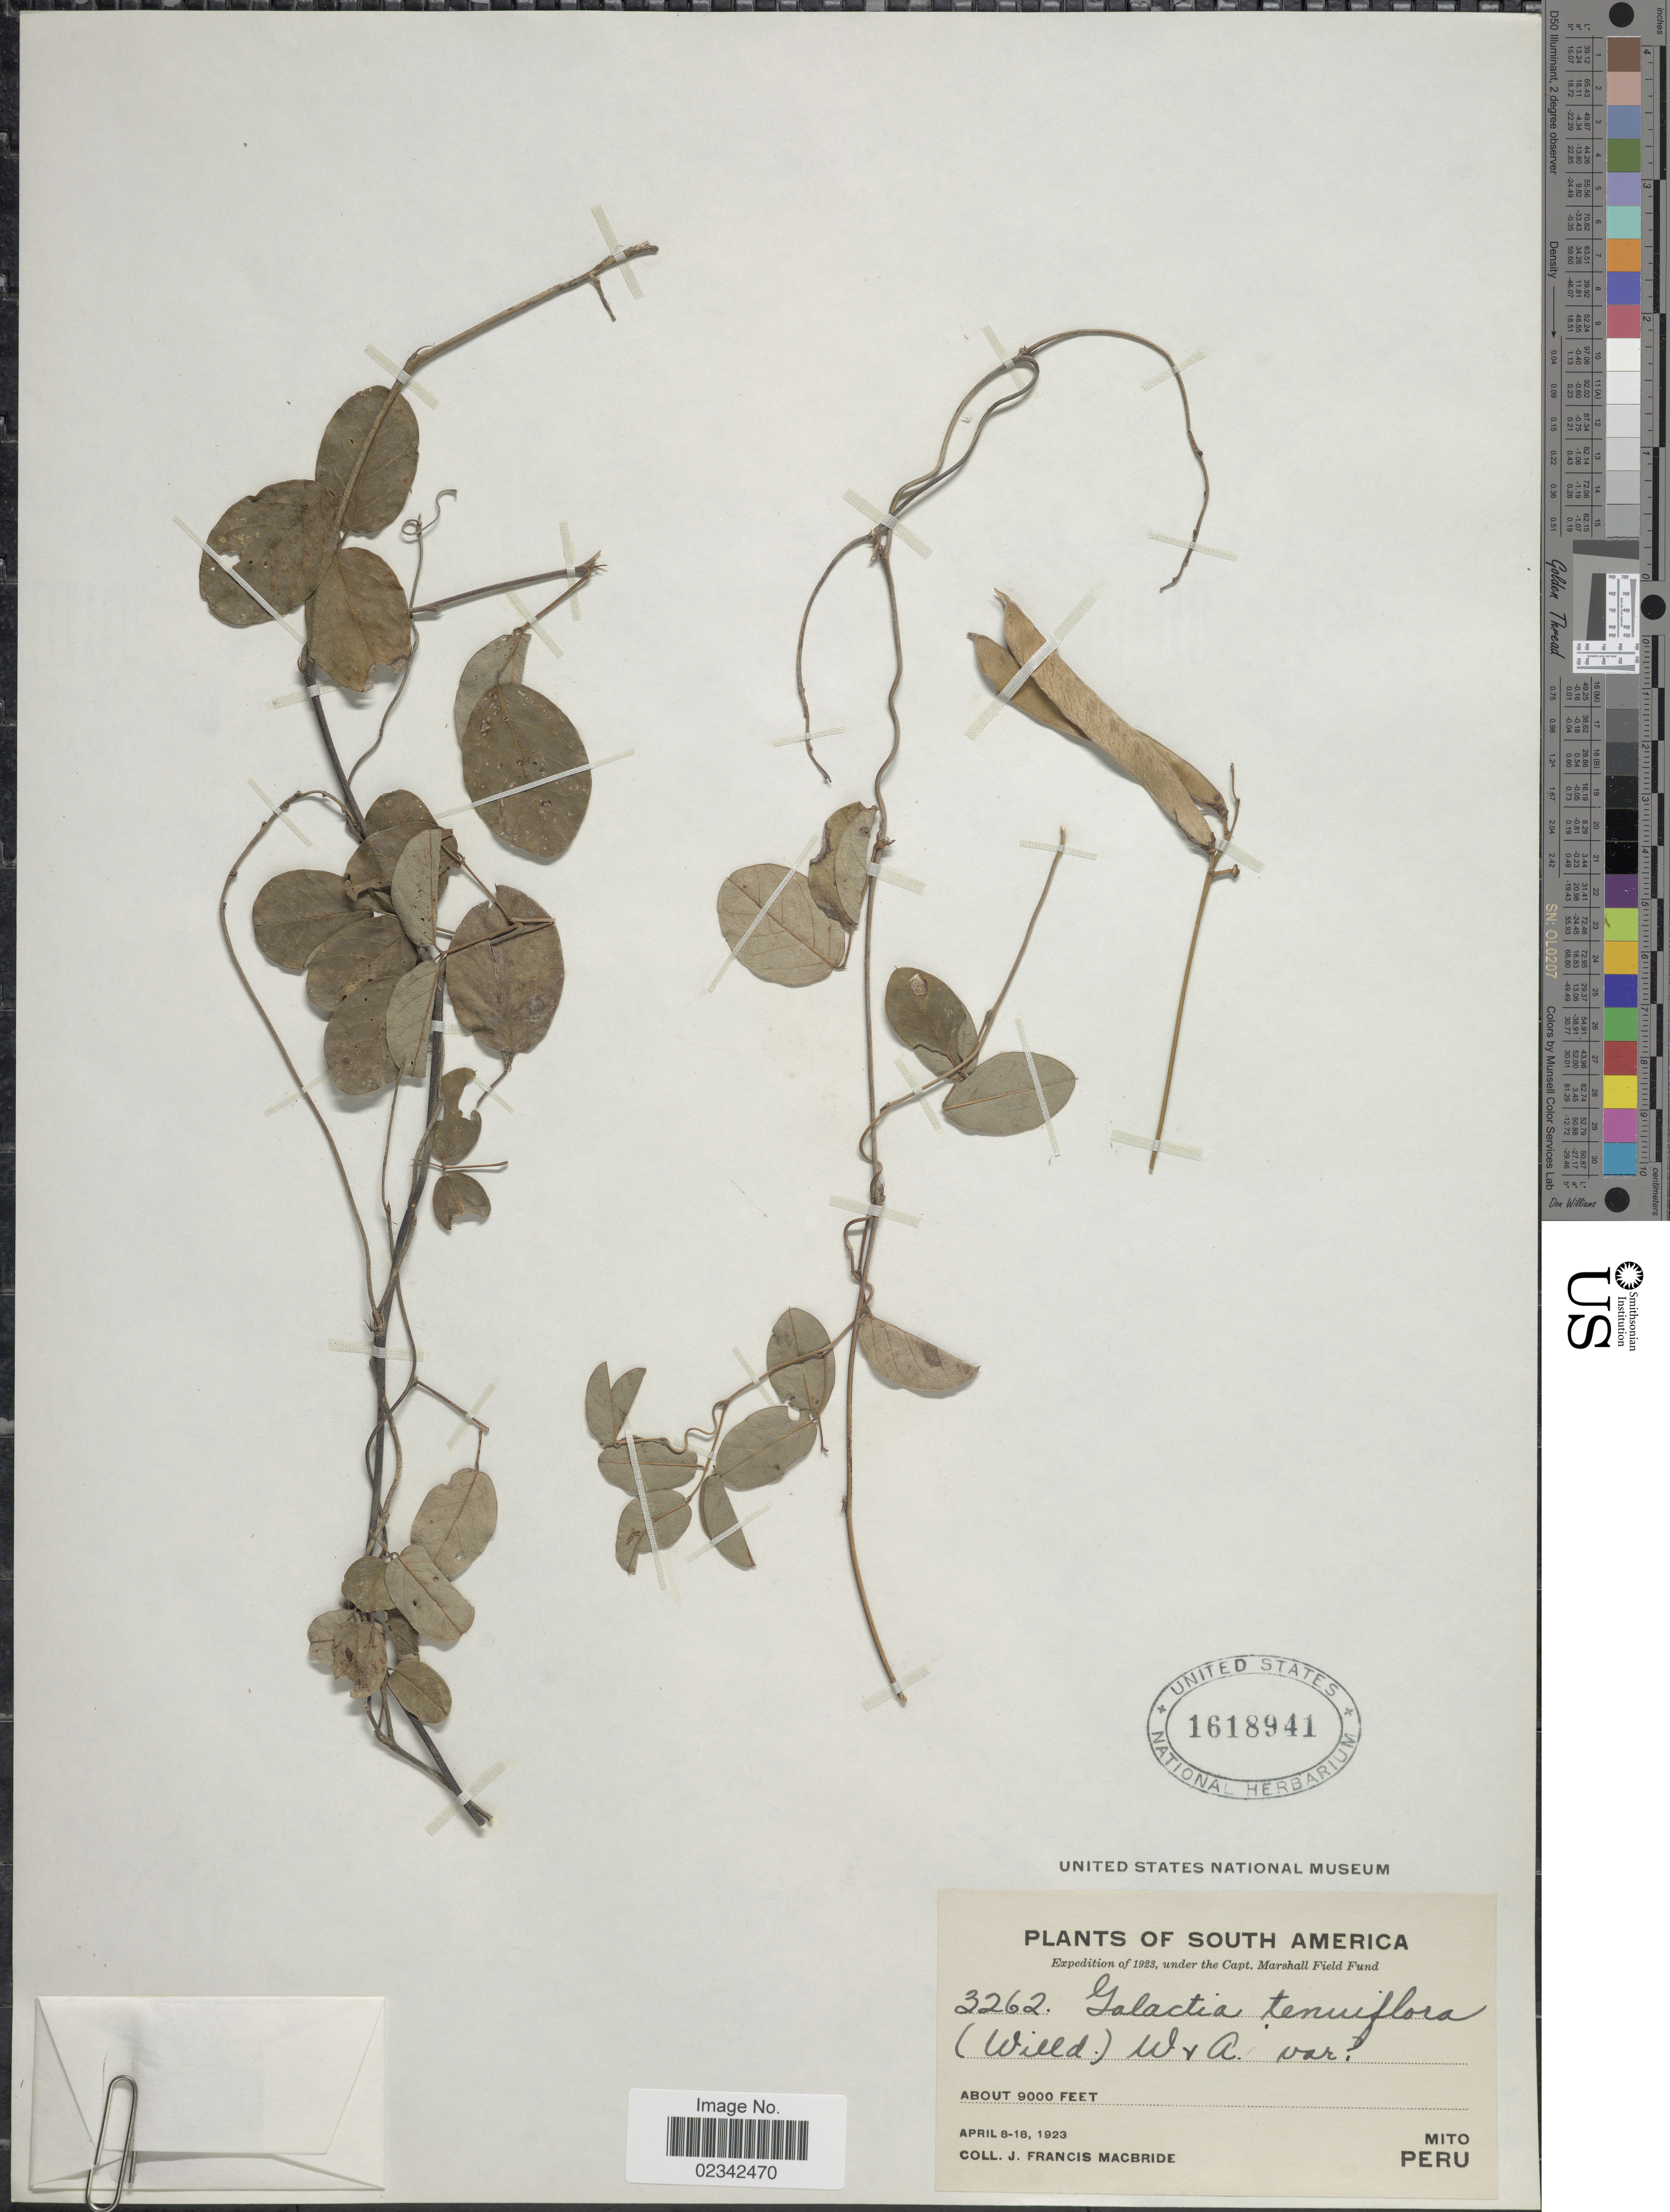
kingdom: Plantae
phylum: Tracheophyta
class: Magnoliopsida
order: Fabales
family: Fabaceae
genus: Galactia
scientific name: Galactia striata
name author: (Jacq.) Urb.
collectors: J. F. Macbride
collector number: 3262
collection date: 1923-04-08/1923-04-18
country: Peru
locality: Mito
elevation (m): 2743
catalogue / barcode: US 1618941